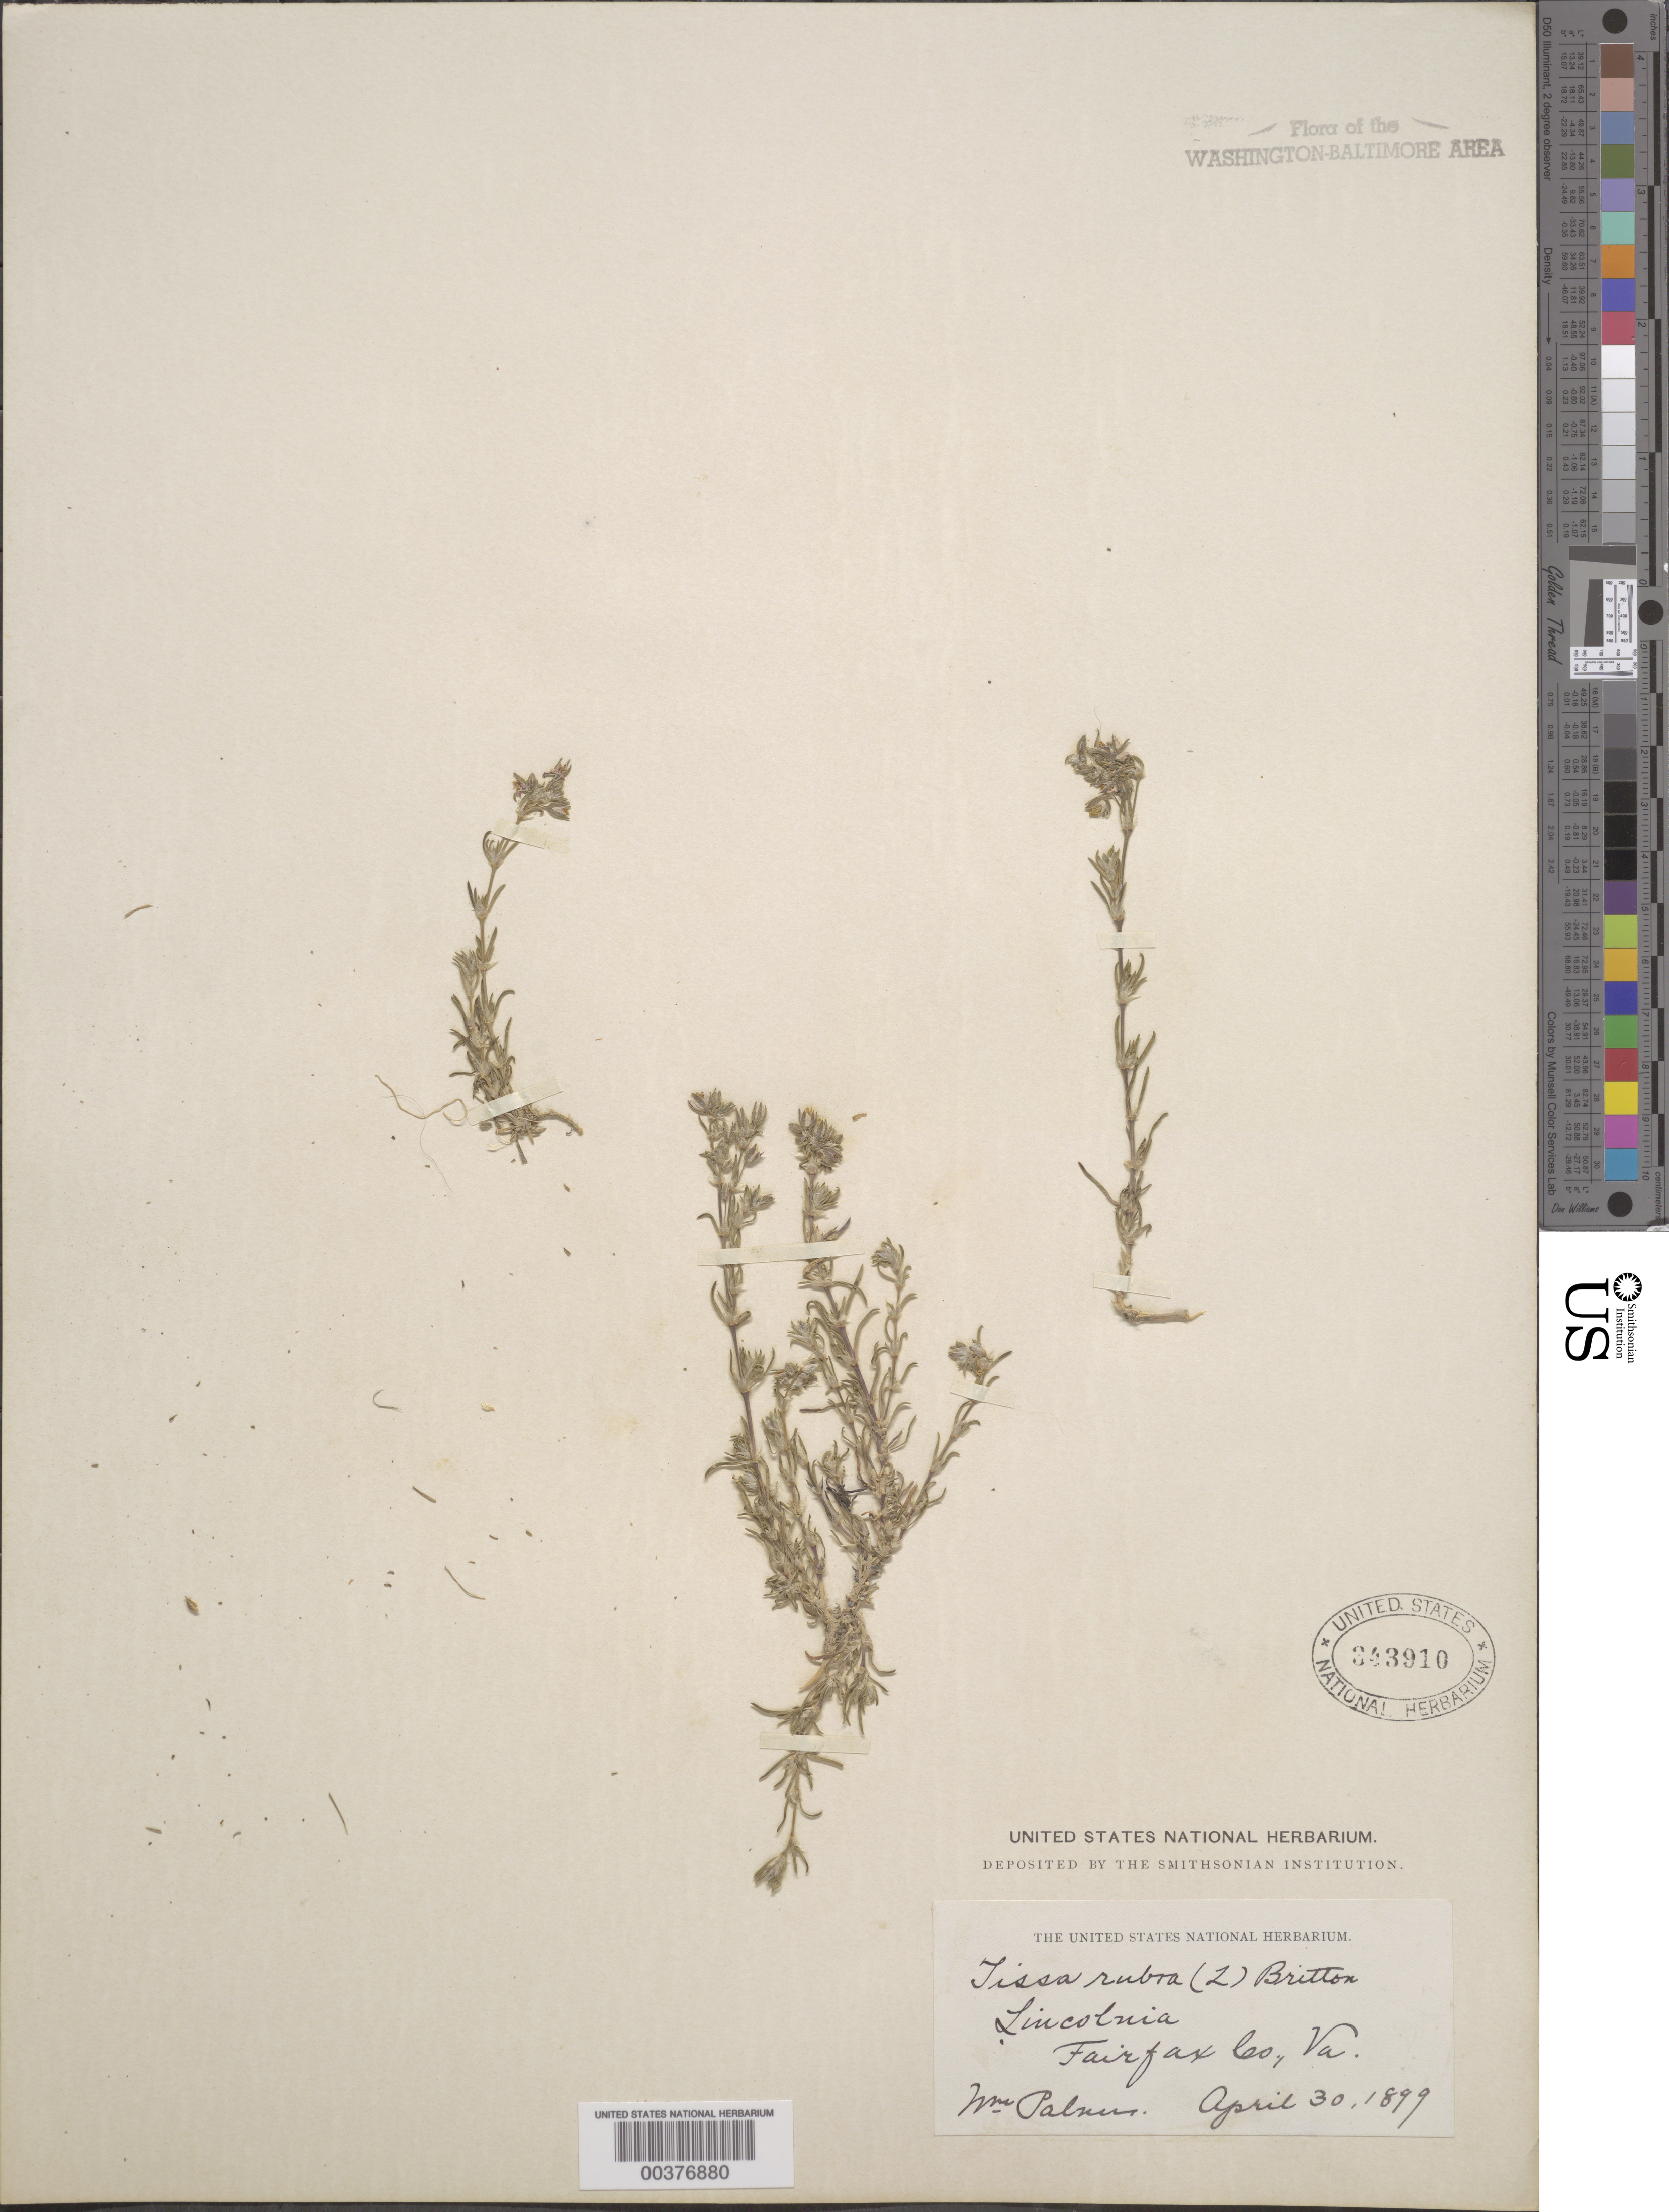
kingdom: Plantae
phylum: Tracheophyta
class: Magnoliopsida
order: Caryophyllales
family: Caryophyllaceae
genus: Spergularia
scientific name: Spergularia rubra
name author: (L.) J. Presl & C. Presl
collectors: W. Palmer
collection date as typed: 30 Apr 1899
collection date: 1899-04-30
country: United States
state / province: Virginia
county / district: Fairfax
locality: Lincolnia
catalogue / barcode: US 343910